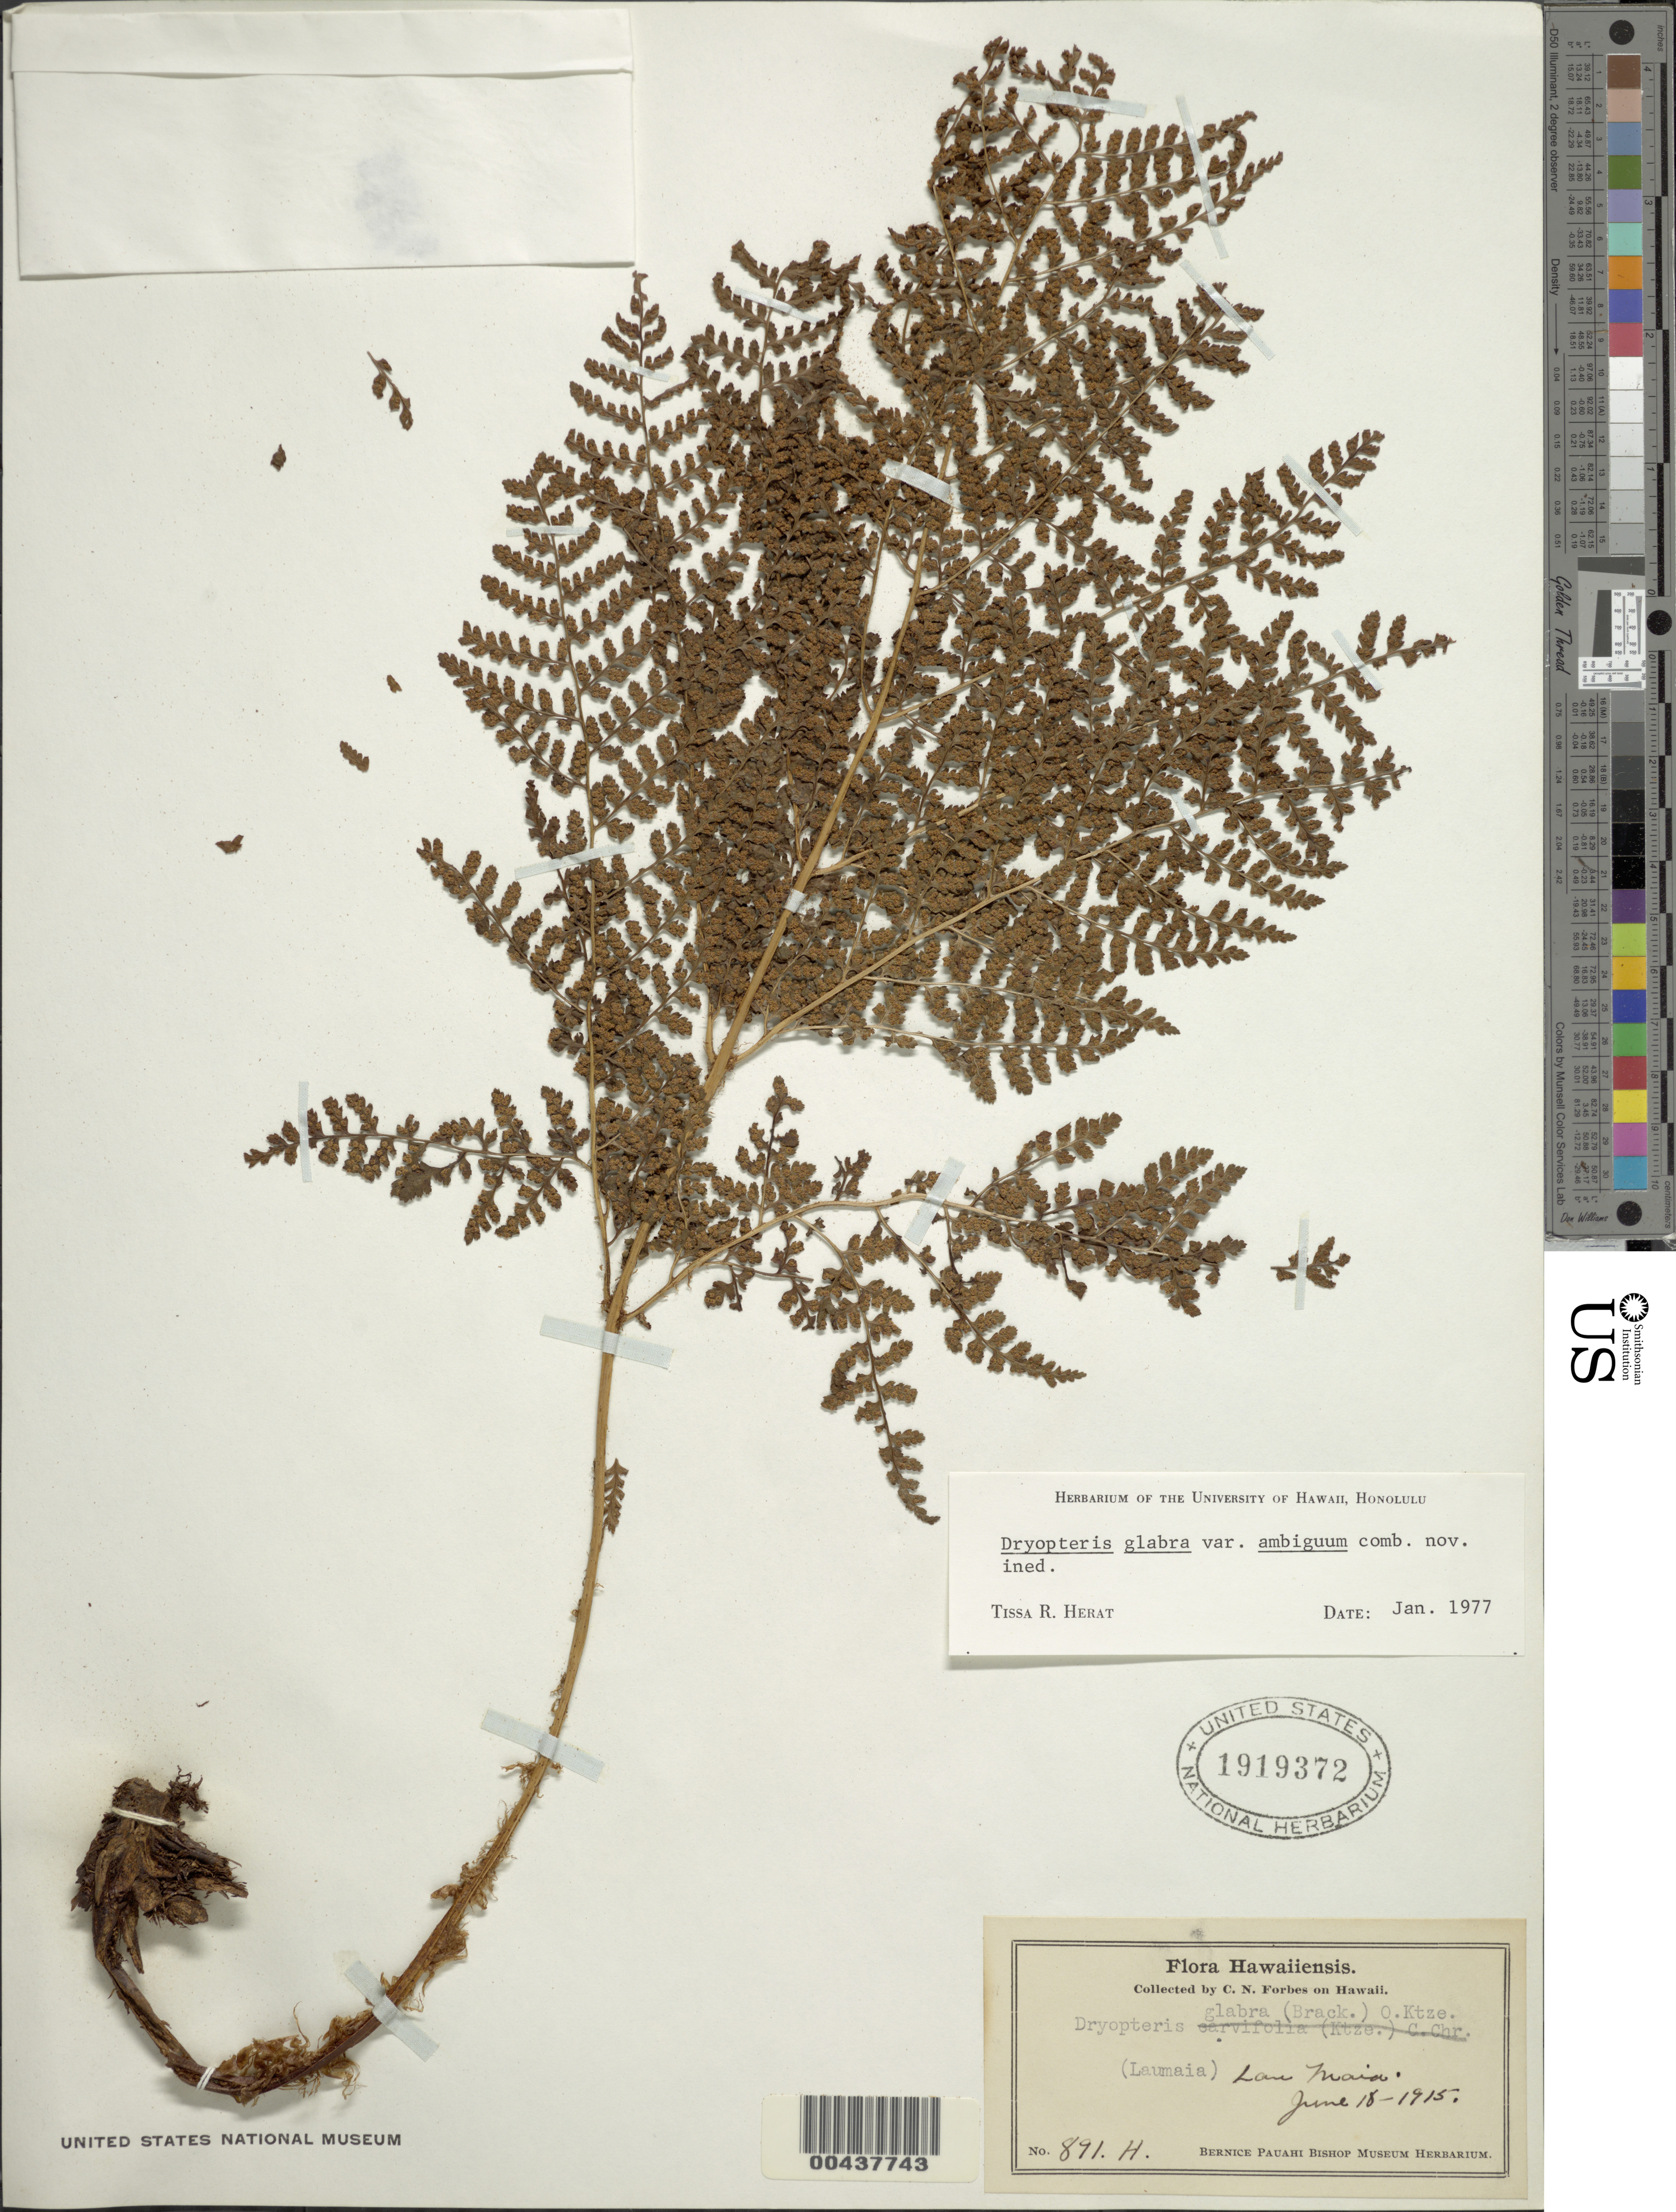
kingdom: Plantae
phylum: Tracheophyta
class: Polypodiopsida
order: Polypodiales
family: Dryopteridaceae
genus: Dryopteris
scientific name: Dryopteris glabra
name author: (Brack.) Kuntze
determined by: Herat, T. R.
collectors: C. N. Forbes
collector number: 891.H.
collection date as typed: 18 Jun 1915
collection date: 1915-06-18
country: United States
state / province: Hawaii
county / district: Hawaii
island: Hawaii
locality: Laumaia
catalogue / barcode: US 1919372